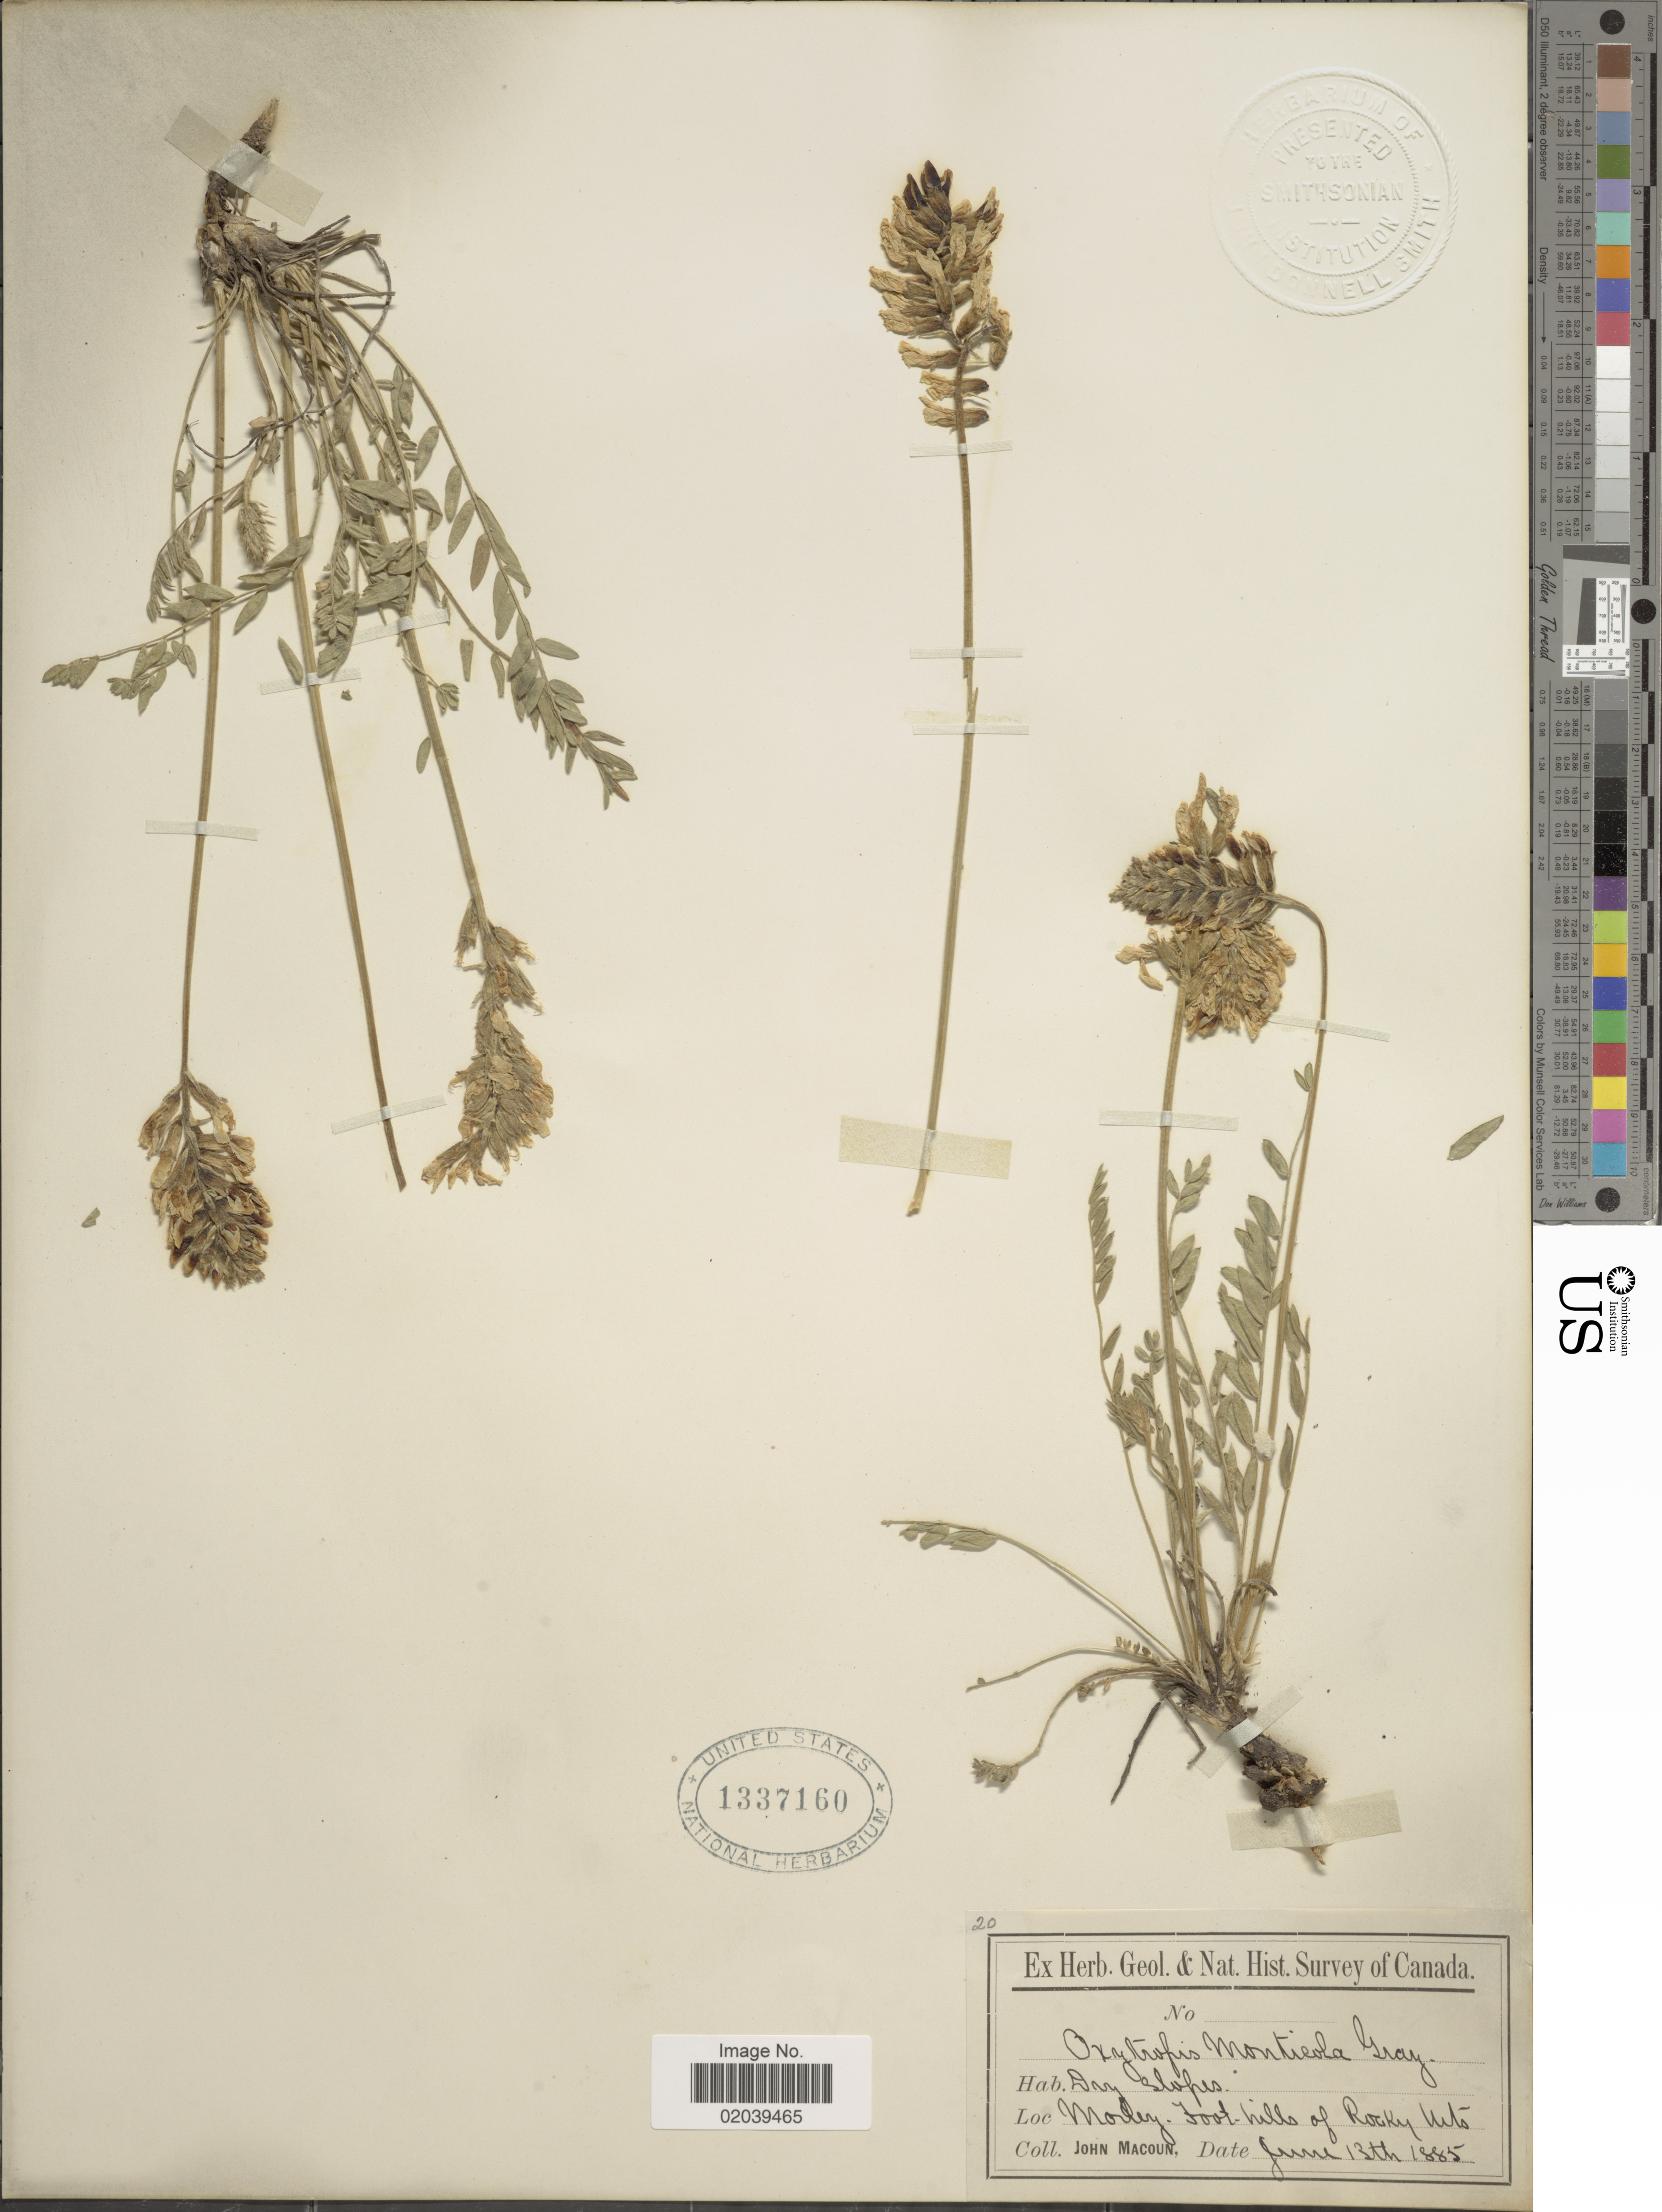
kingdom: Plantae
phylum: Tracheophyta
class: Magnoliopsida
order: Fabales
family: Fabaceae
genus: Oxytropis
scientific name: Oxytropis campestris var. gracilis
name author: (A. Nelson) Barneby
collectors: J. Macoun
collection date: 1885-06-13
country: Canada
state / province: Alberta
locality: Morley. Foot hills of Rocky Mts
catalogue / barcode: US 1337160